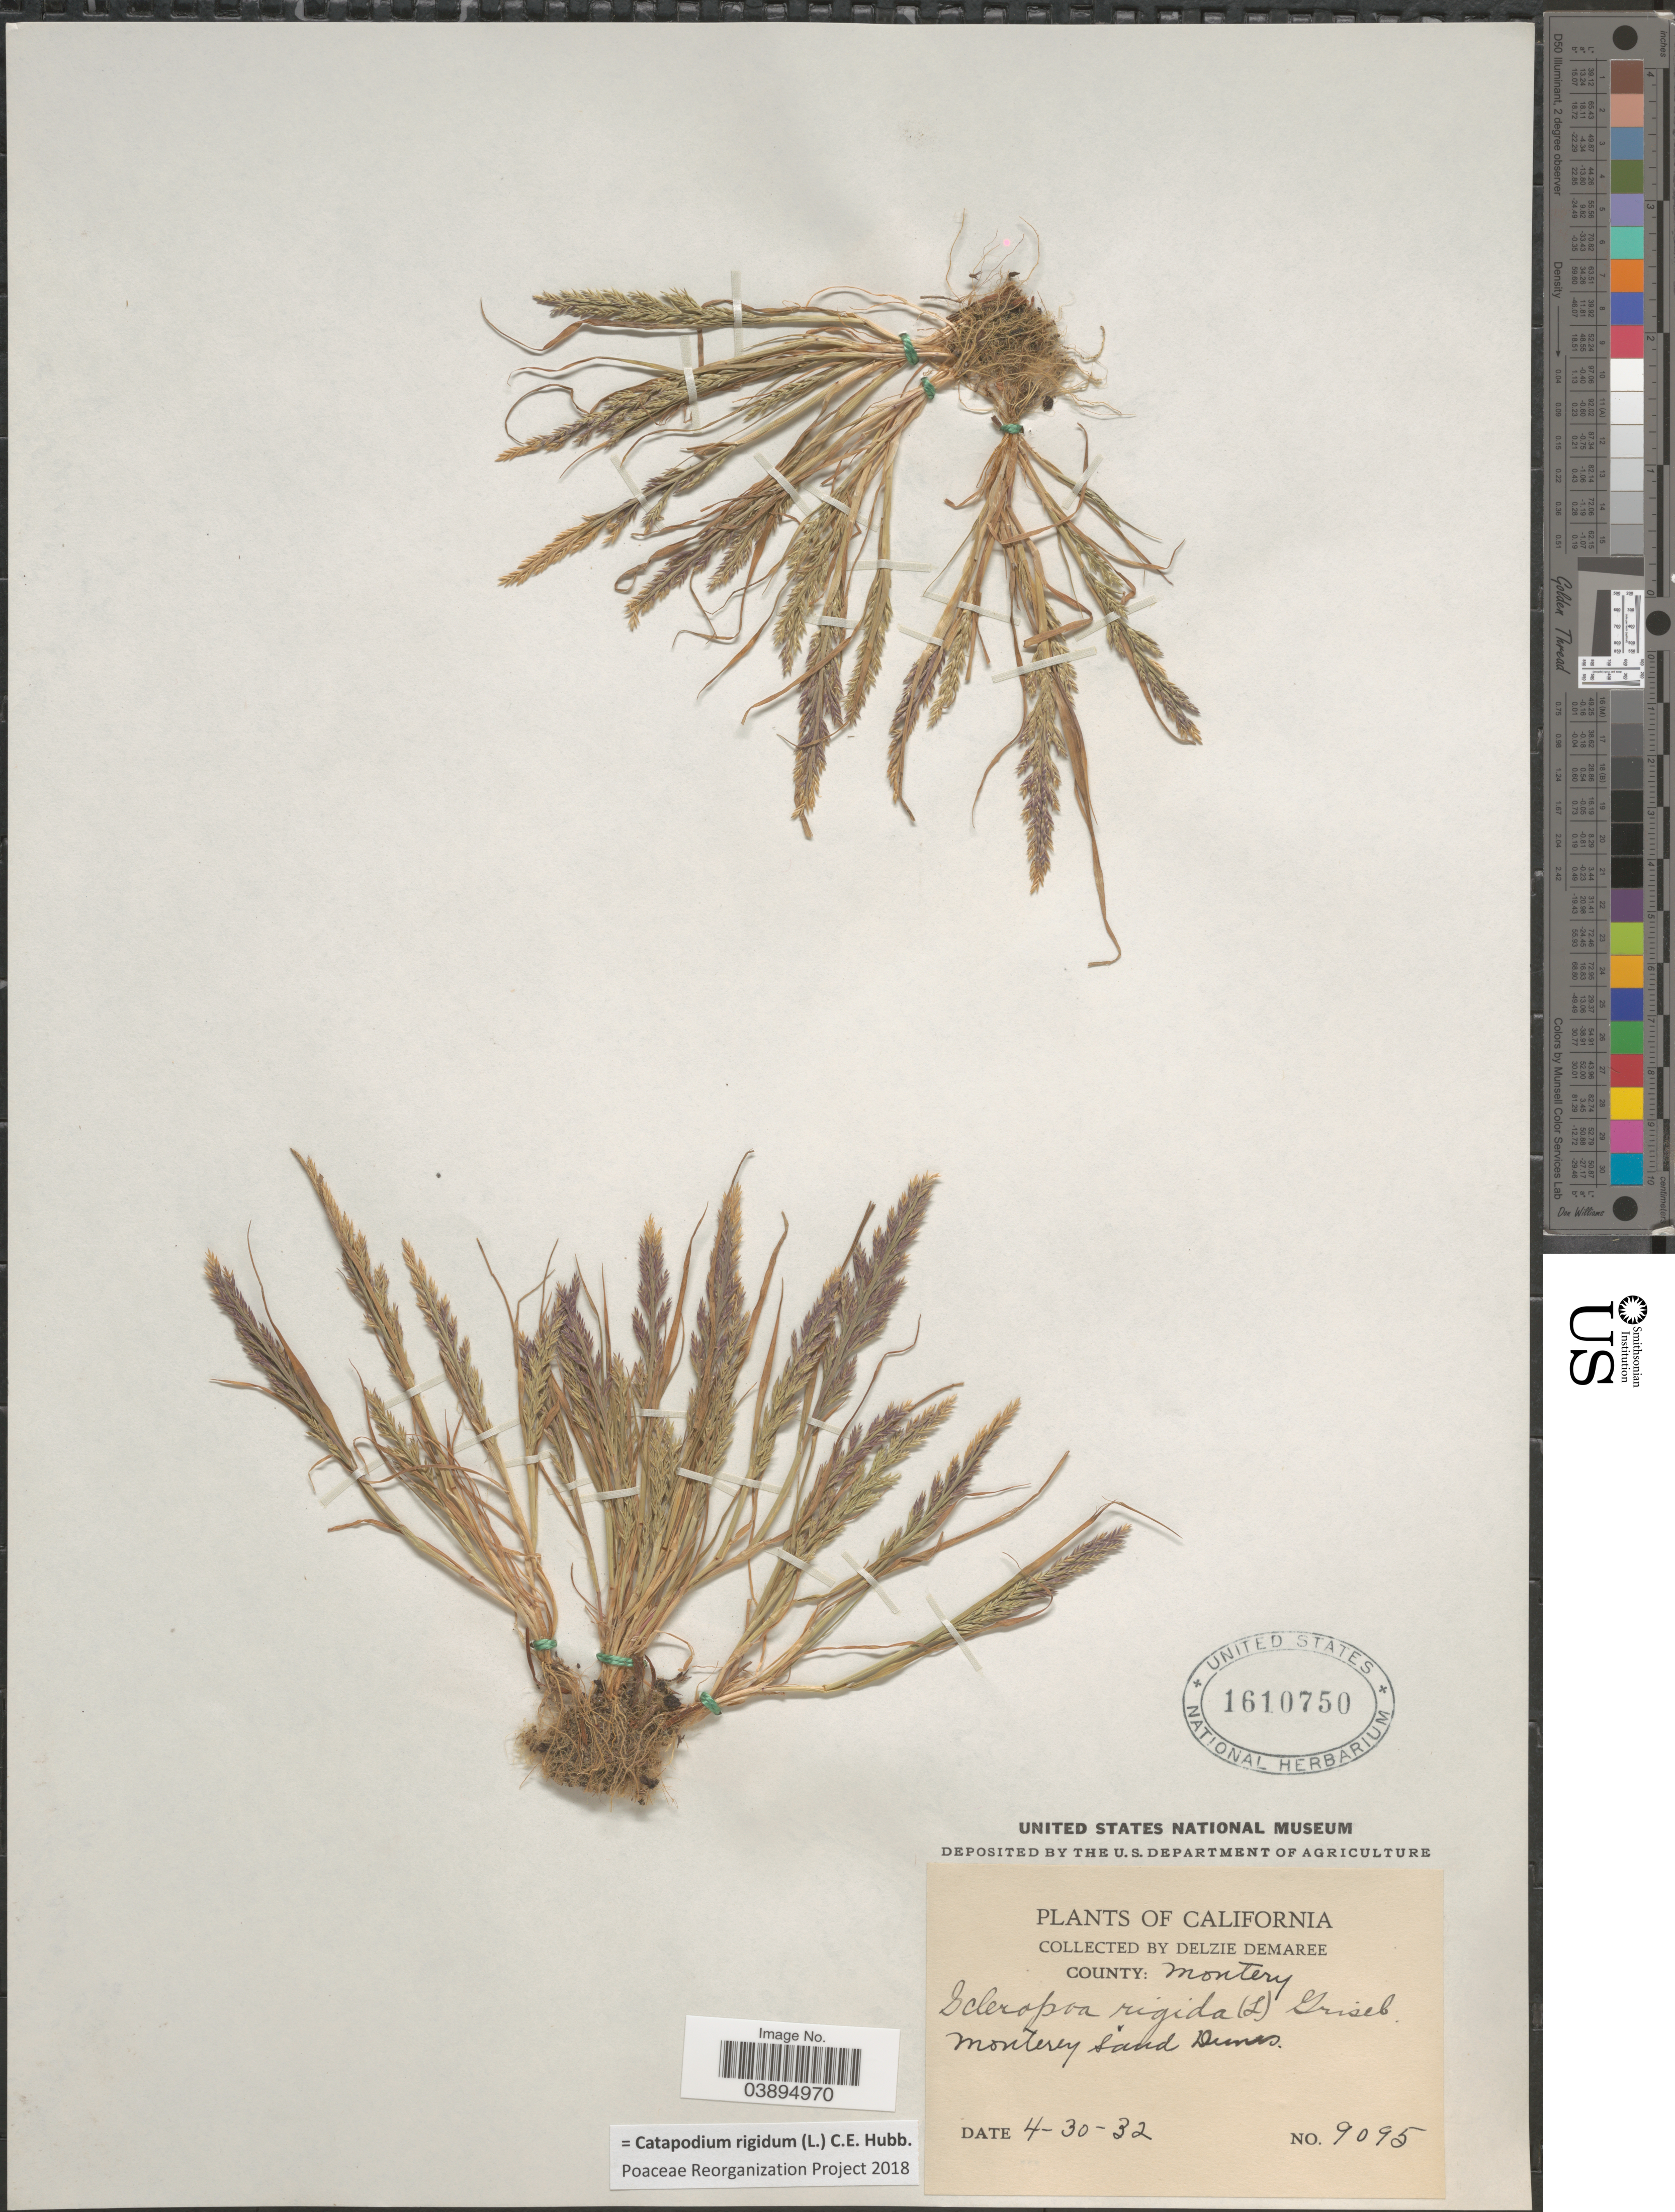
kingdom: Plantae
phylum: Tracheophyta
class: Liliopsida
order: Poales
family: Poaceae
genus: Catapodium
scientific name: Catapodium rigidum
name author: (L.) C.E. Hubb.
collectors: D. Demaree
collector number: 9095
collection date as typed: Transcribed d/m/y: 30/4/32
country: United States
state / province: California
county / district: Monterey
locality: County: Montery. Monterey sand Dunes.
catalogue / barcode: US 1610750